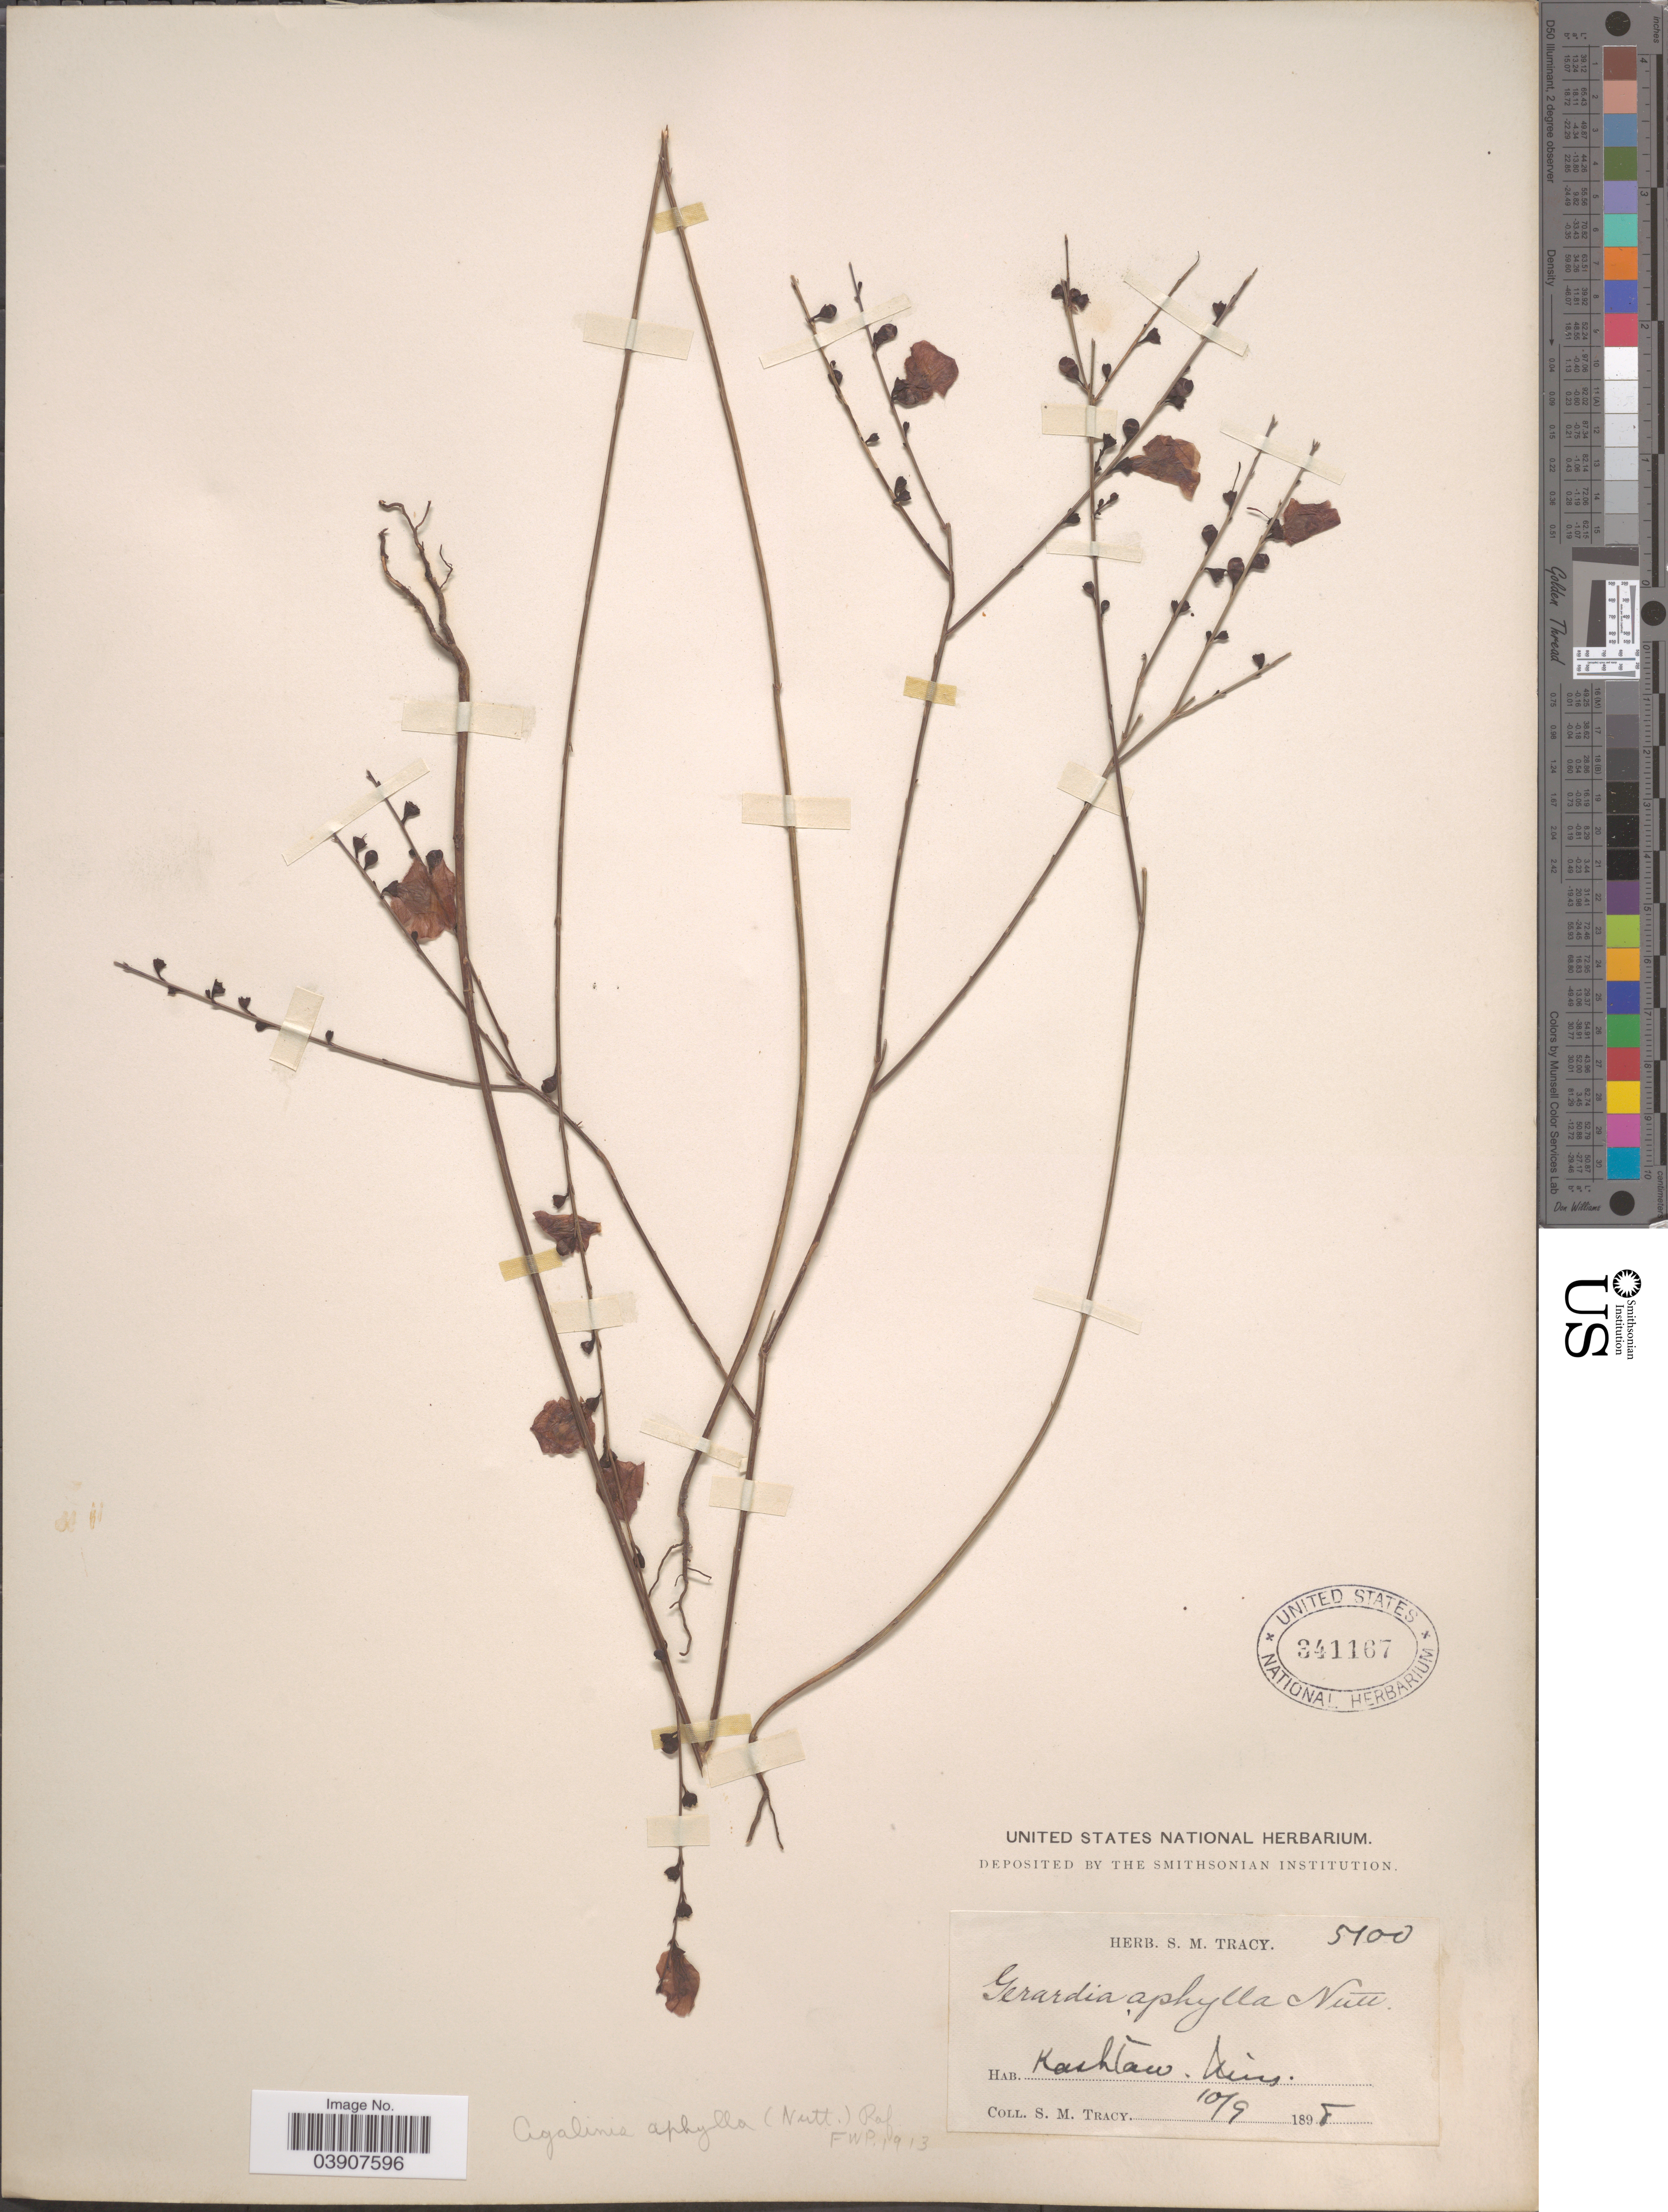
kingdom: Plantae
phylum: Tracheophyta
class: Magnoliopsida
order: Lamiales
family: Orobanchaceae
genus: Agalinis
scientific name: Agalinis aphylla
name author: (Nutt.) Raf.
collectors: S. M. Tracy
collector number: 5100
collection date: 1898-10-09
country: United States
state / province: Mississippi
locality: Kashtaw.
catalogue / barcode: US 341167